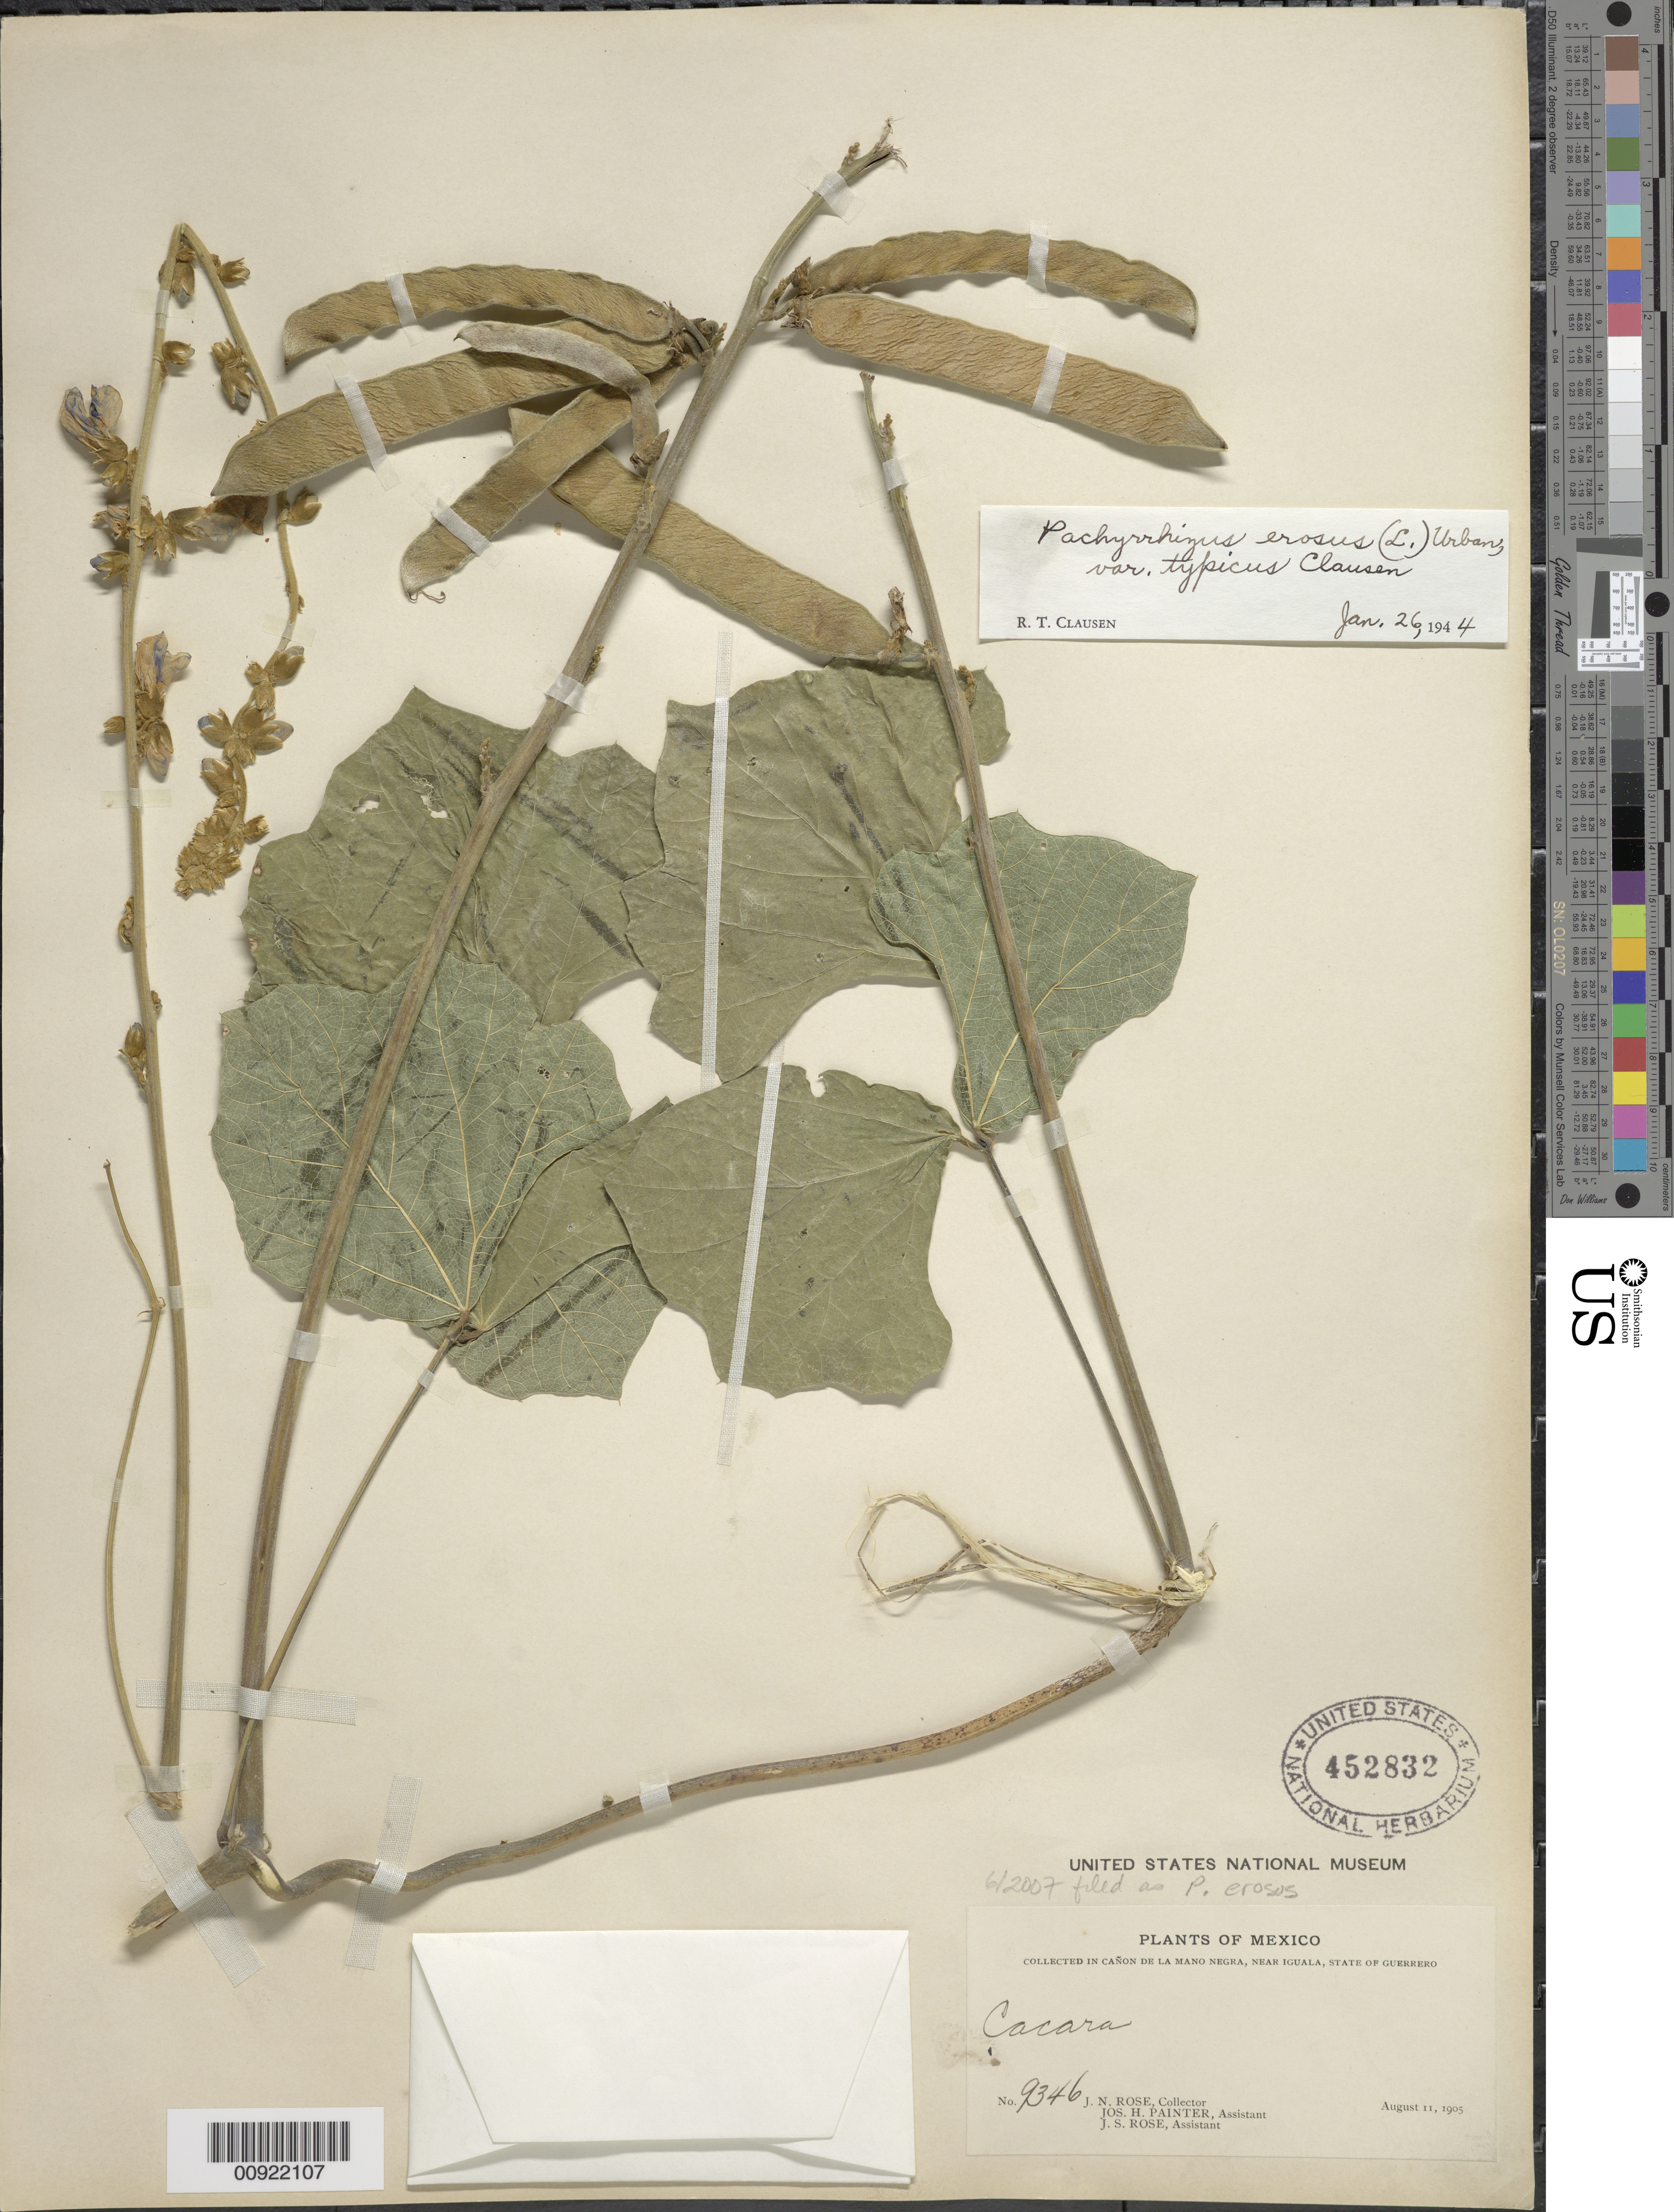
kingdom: Plantae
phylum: Tracheophyta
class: Magnoliopsida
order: Fabales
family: Fabaceae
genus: Pachyrhizus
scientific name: Pachyrhizus erosus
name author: (L.) Urb.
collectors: J. N. Rose, J. H. Painter & J. S. Rose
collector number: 9346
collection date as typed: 11 Aug 1905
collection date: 1905-08-11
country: Mexico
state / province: Guerrero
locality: In cañon de la Mano Negra, near Iguala, State of Guerrero.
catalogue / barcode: US 452832